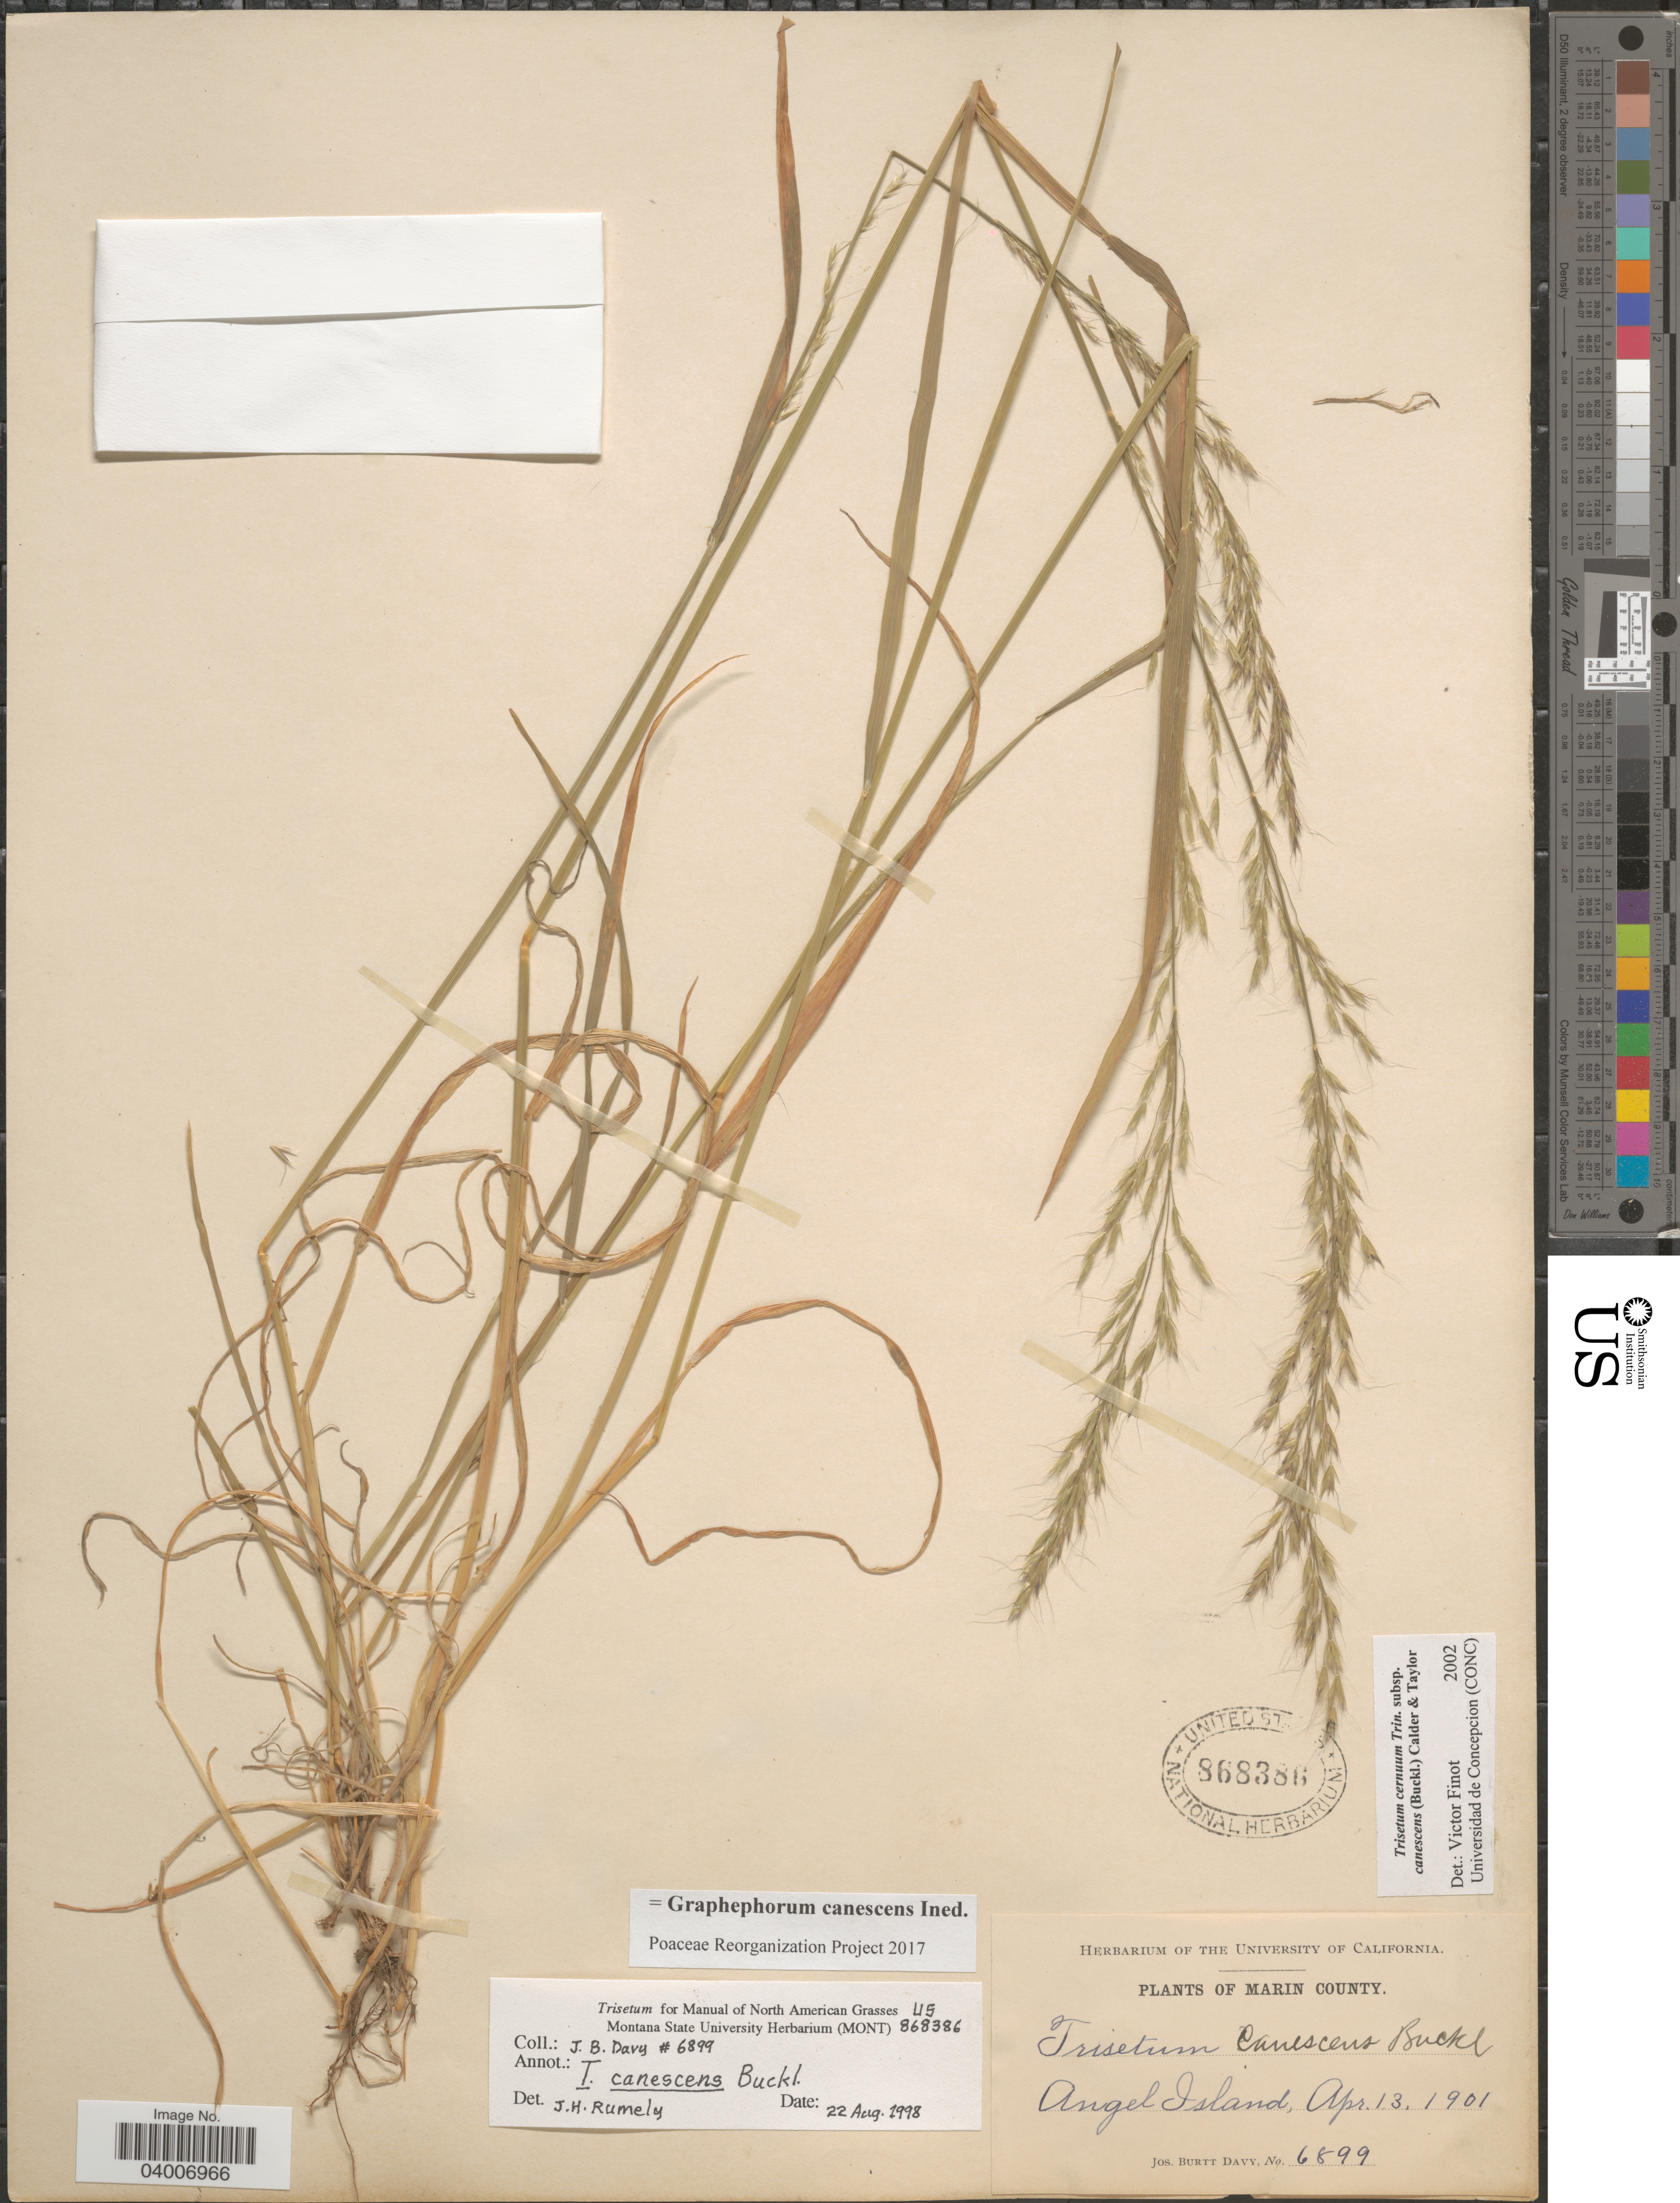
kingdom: Plantae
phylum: Tracheophyta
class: Liliopsida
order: Poales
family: Poaceae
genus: Graphephorum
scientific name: Graphephorum canescens ined.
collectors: J. Burtt Davy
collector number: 6899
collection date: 1901-04-13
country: United States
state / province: California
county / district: Marin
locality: Marin County. Angel Island.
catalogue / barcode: US 868386